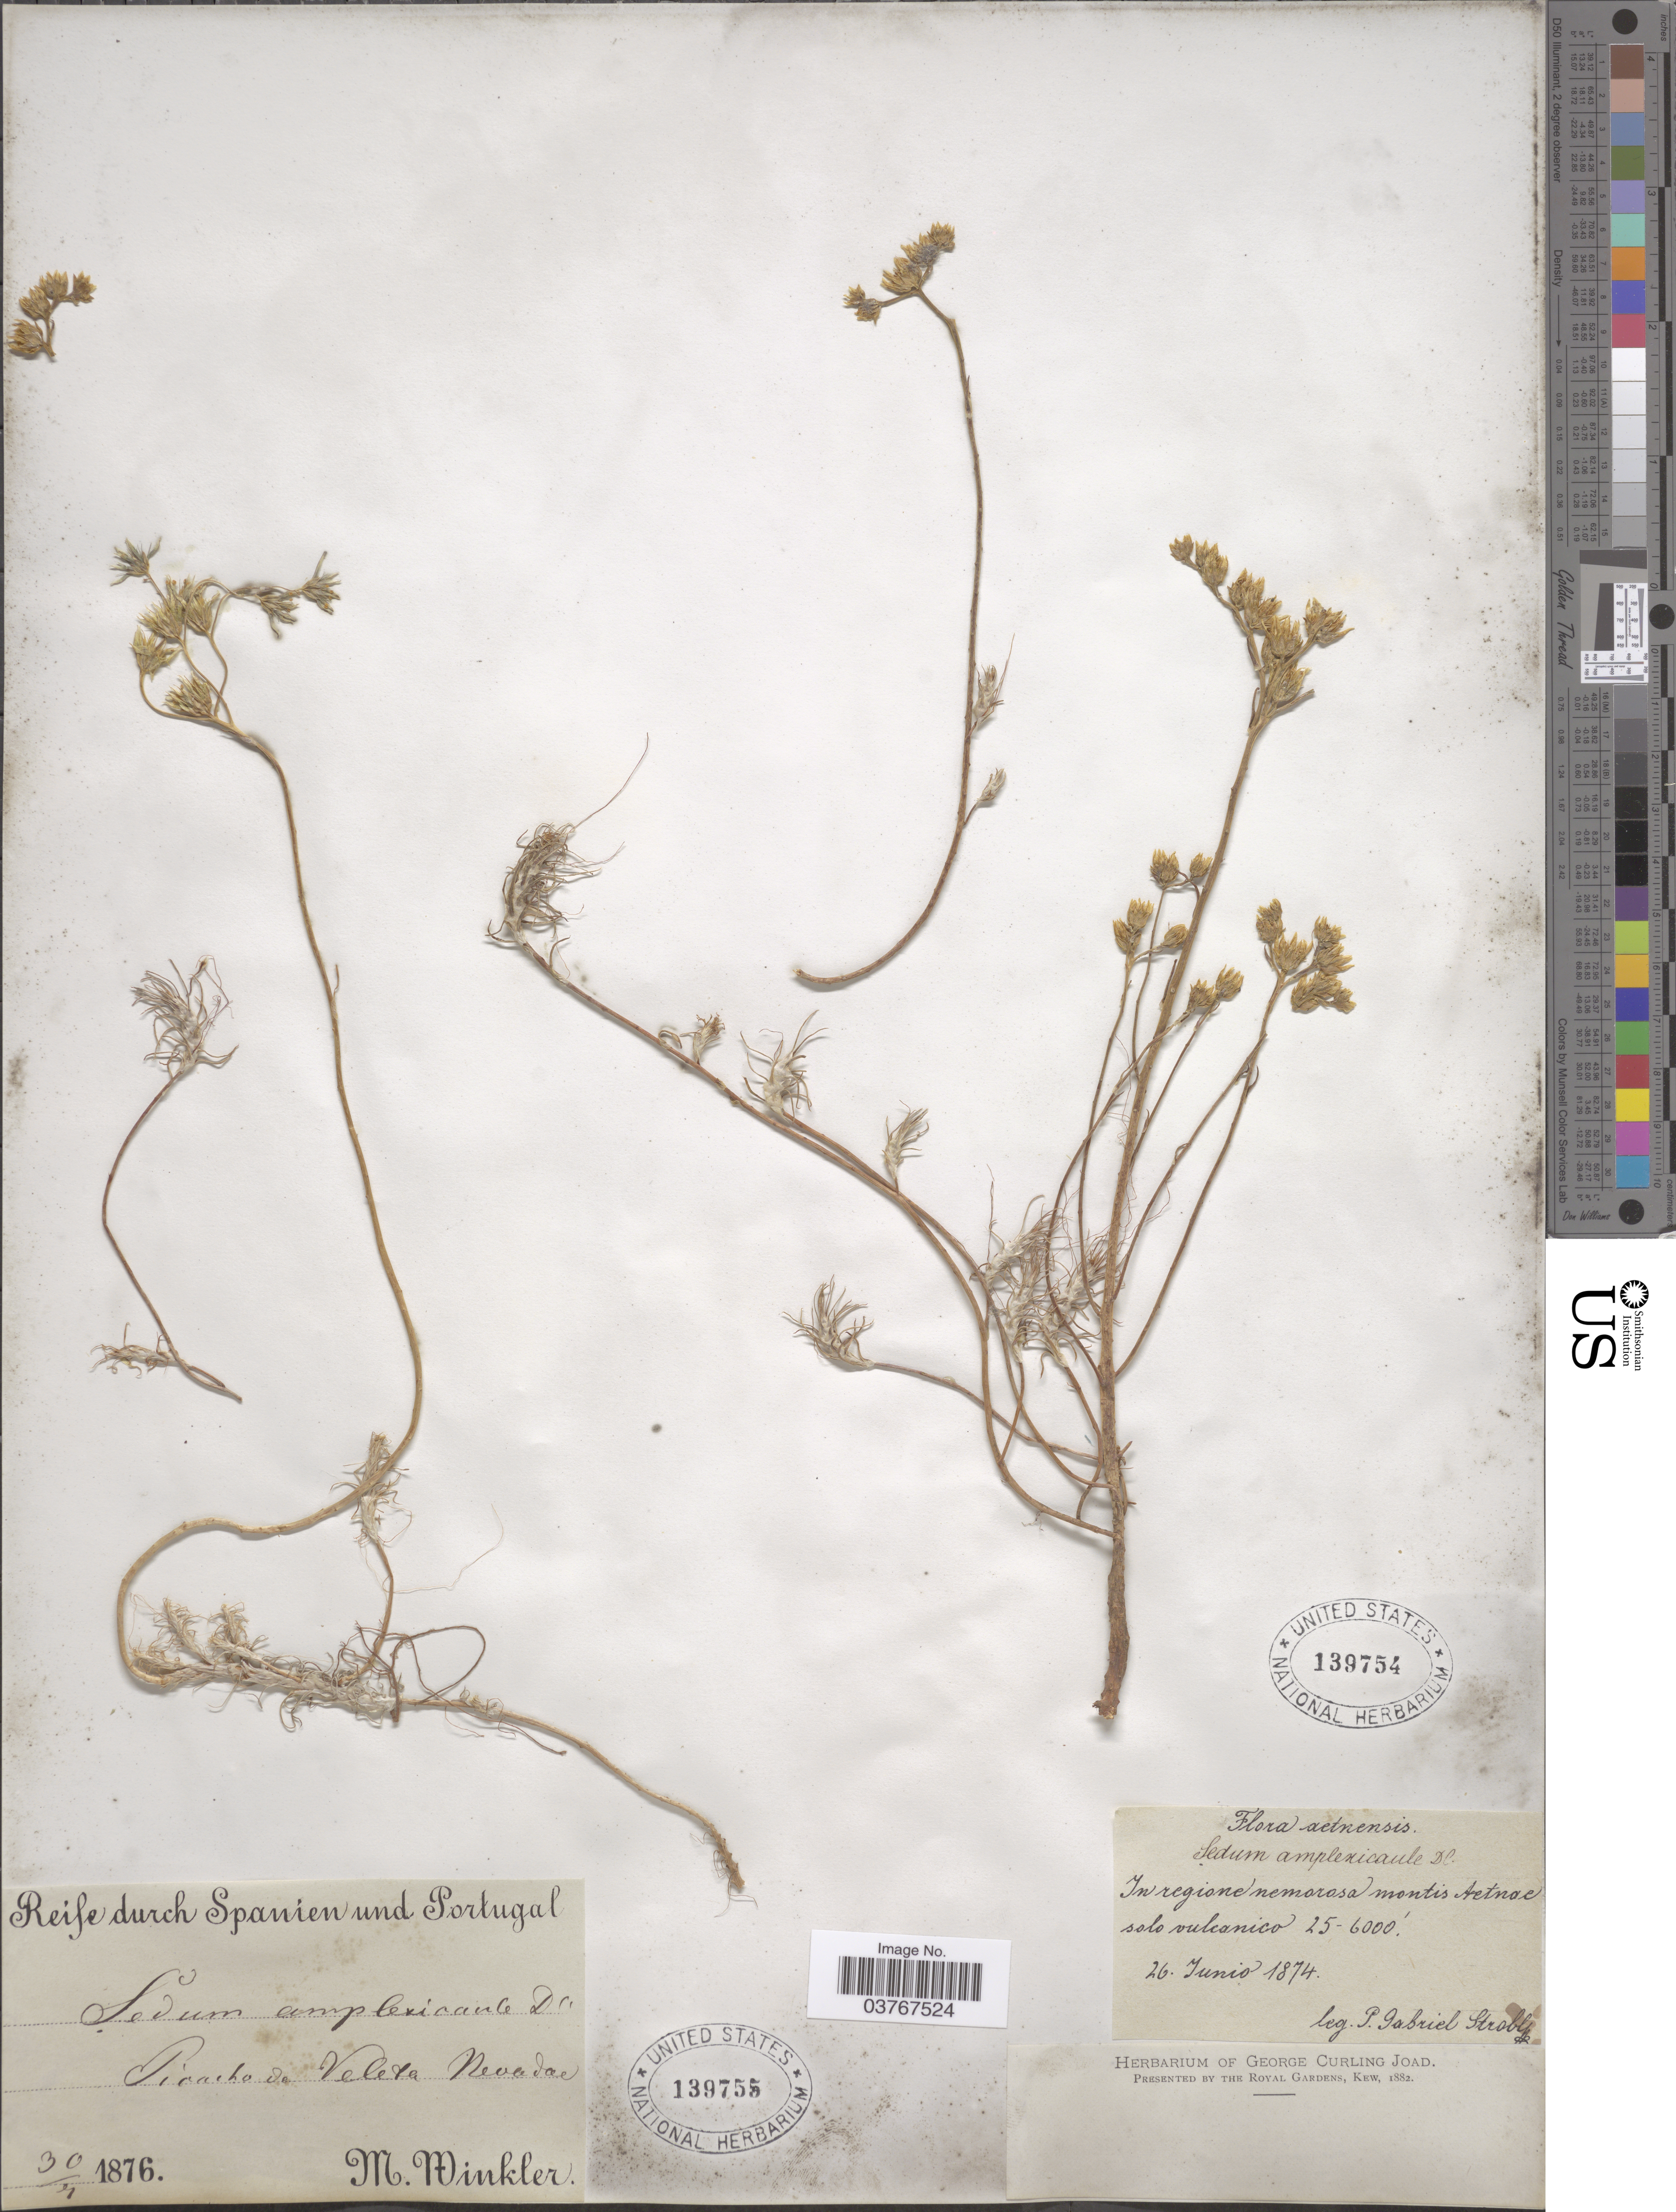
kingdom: Plantae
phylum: Tracheophyta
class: Magnoliopsida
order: Saxifragales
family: Crassulaceae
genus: Petrosedum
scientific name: Petrosedum amplexicaule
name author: (DC.) Velayos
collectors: P. G. Strobl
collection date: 1874-06-26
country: Italy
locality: In regione nemorosa montis Aetnae solo vulcanico.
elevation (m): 762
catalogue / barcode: US 139754-2